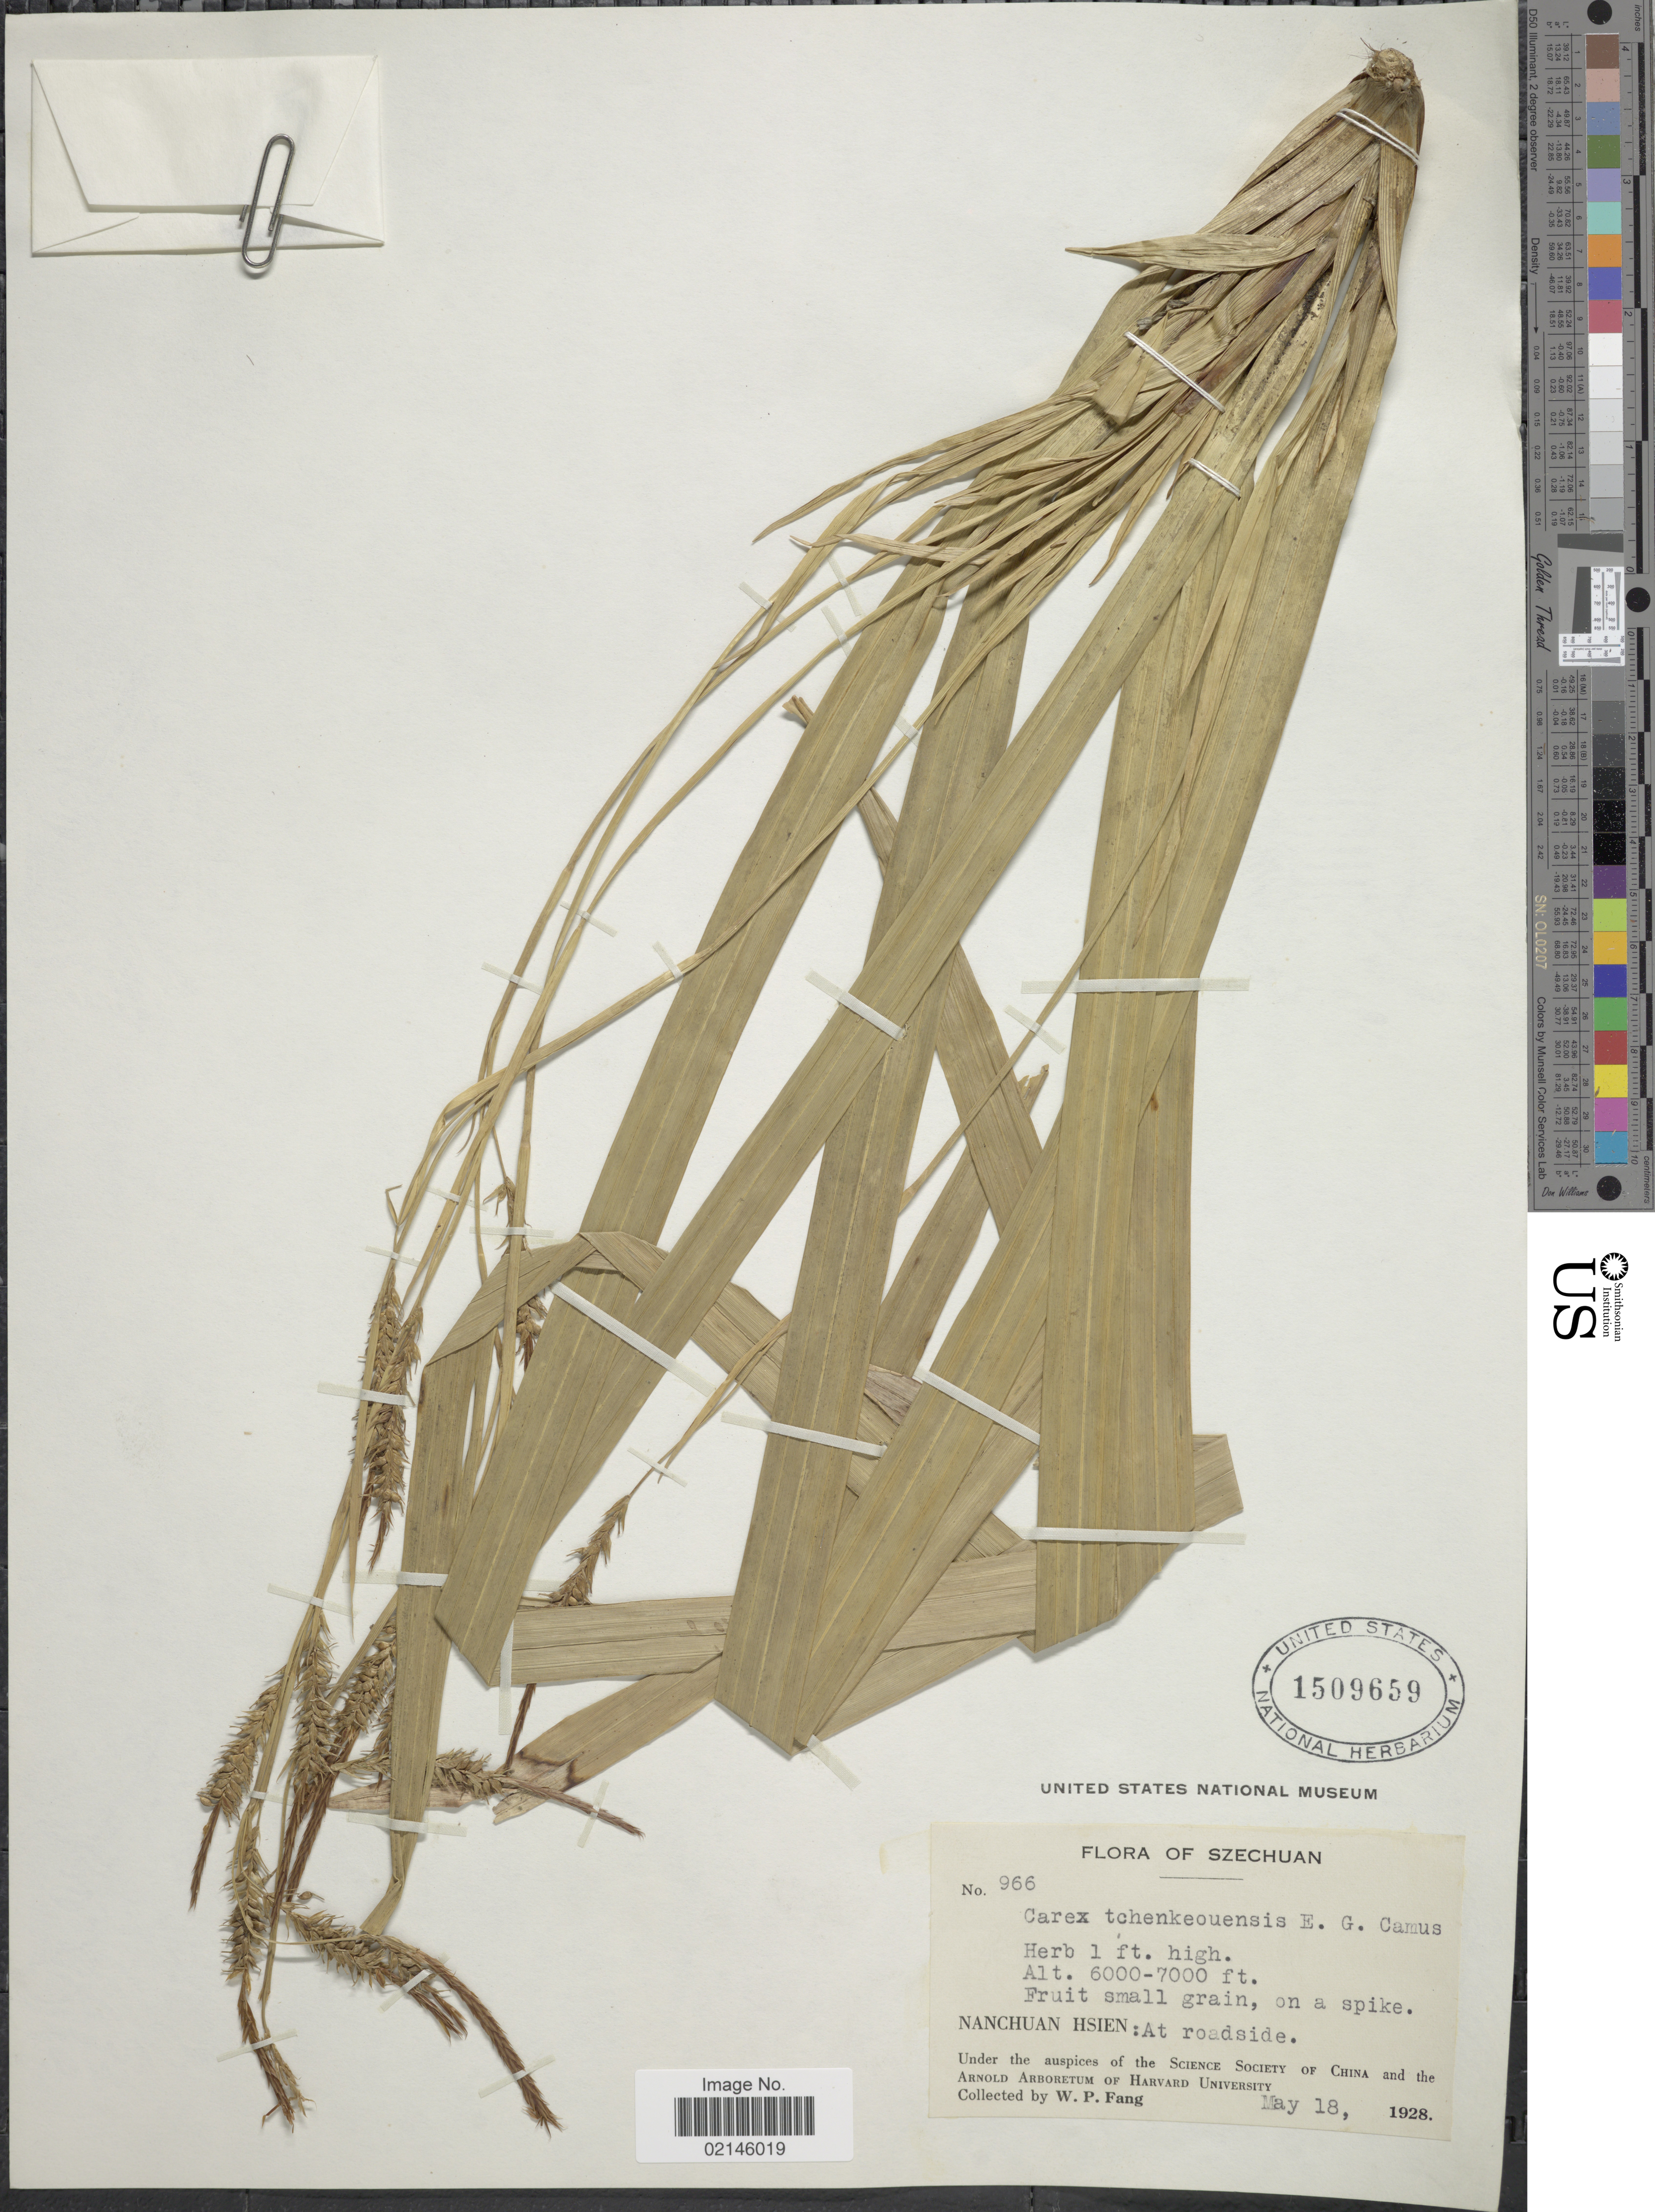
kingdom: Plantae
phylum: Tracheophyta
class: Liliopsida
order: Poales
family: Cyperaceae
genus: Carex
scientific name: Carex thibetica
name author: Franch.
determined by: Strong, Mark T., (BOT), Smithsonian Institution - National Museum of Natural History (UNITED STATES)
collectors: W. P. Fang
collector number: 966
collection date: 1928-05-18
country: China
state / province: Sichuan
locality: Szechuan. Nanchuan Hsien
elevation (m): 1829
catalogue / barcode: US 1509659